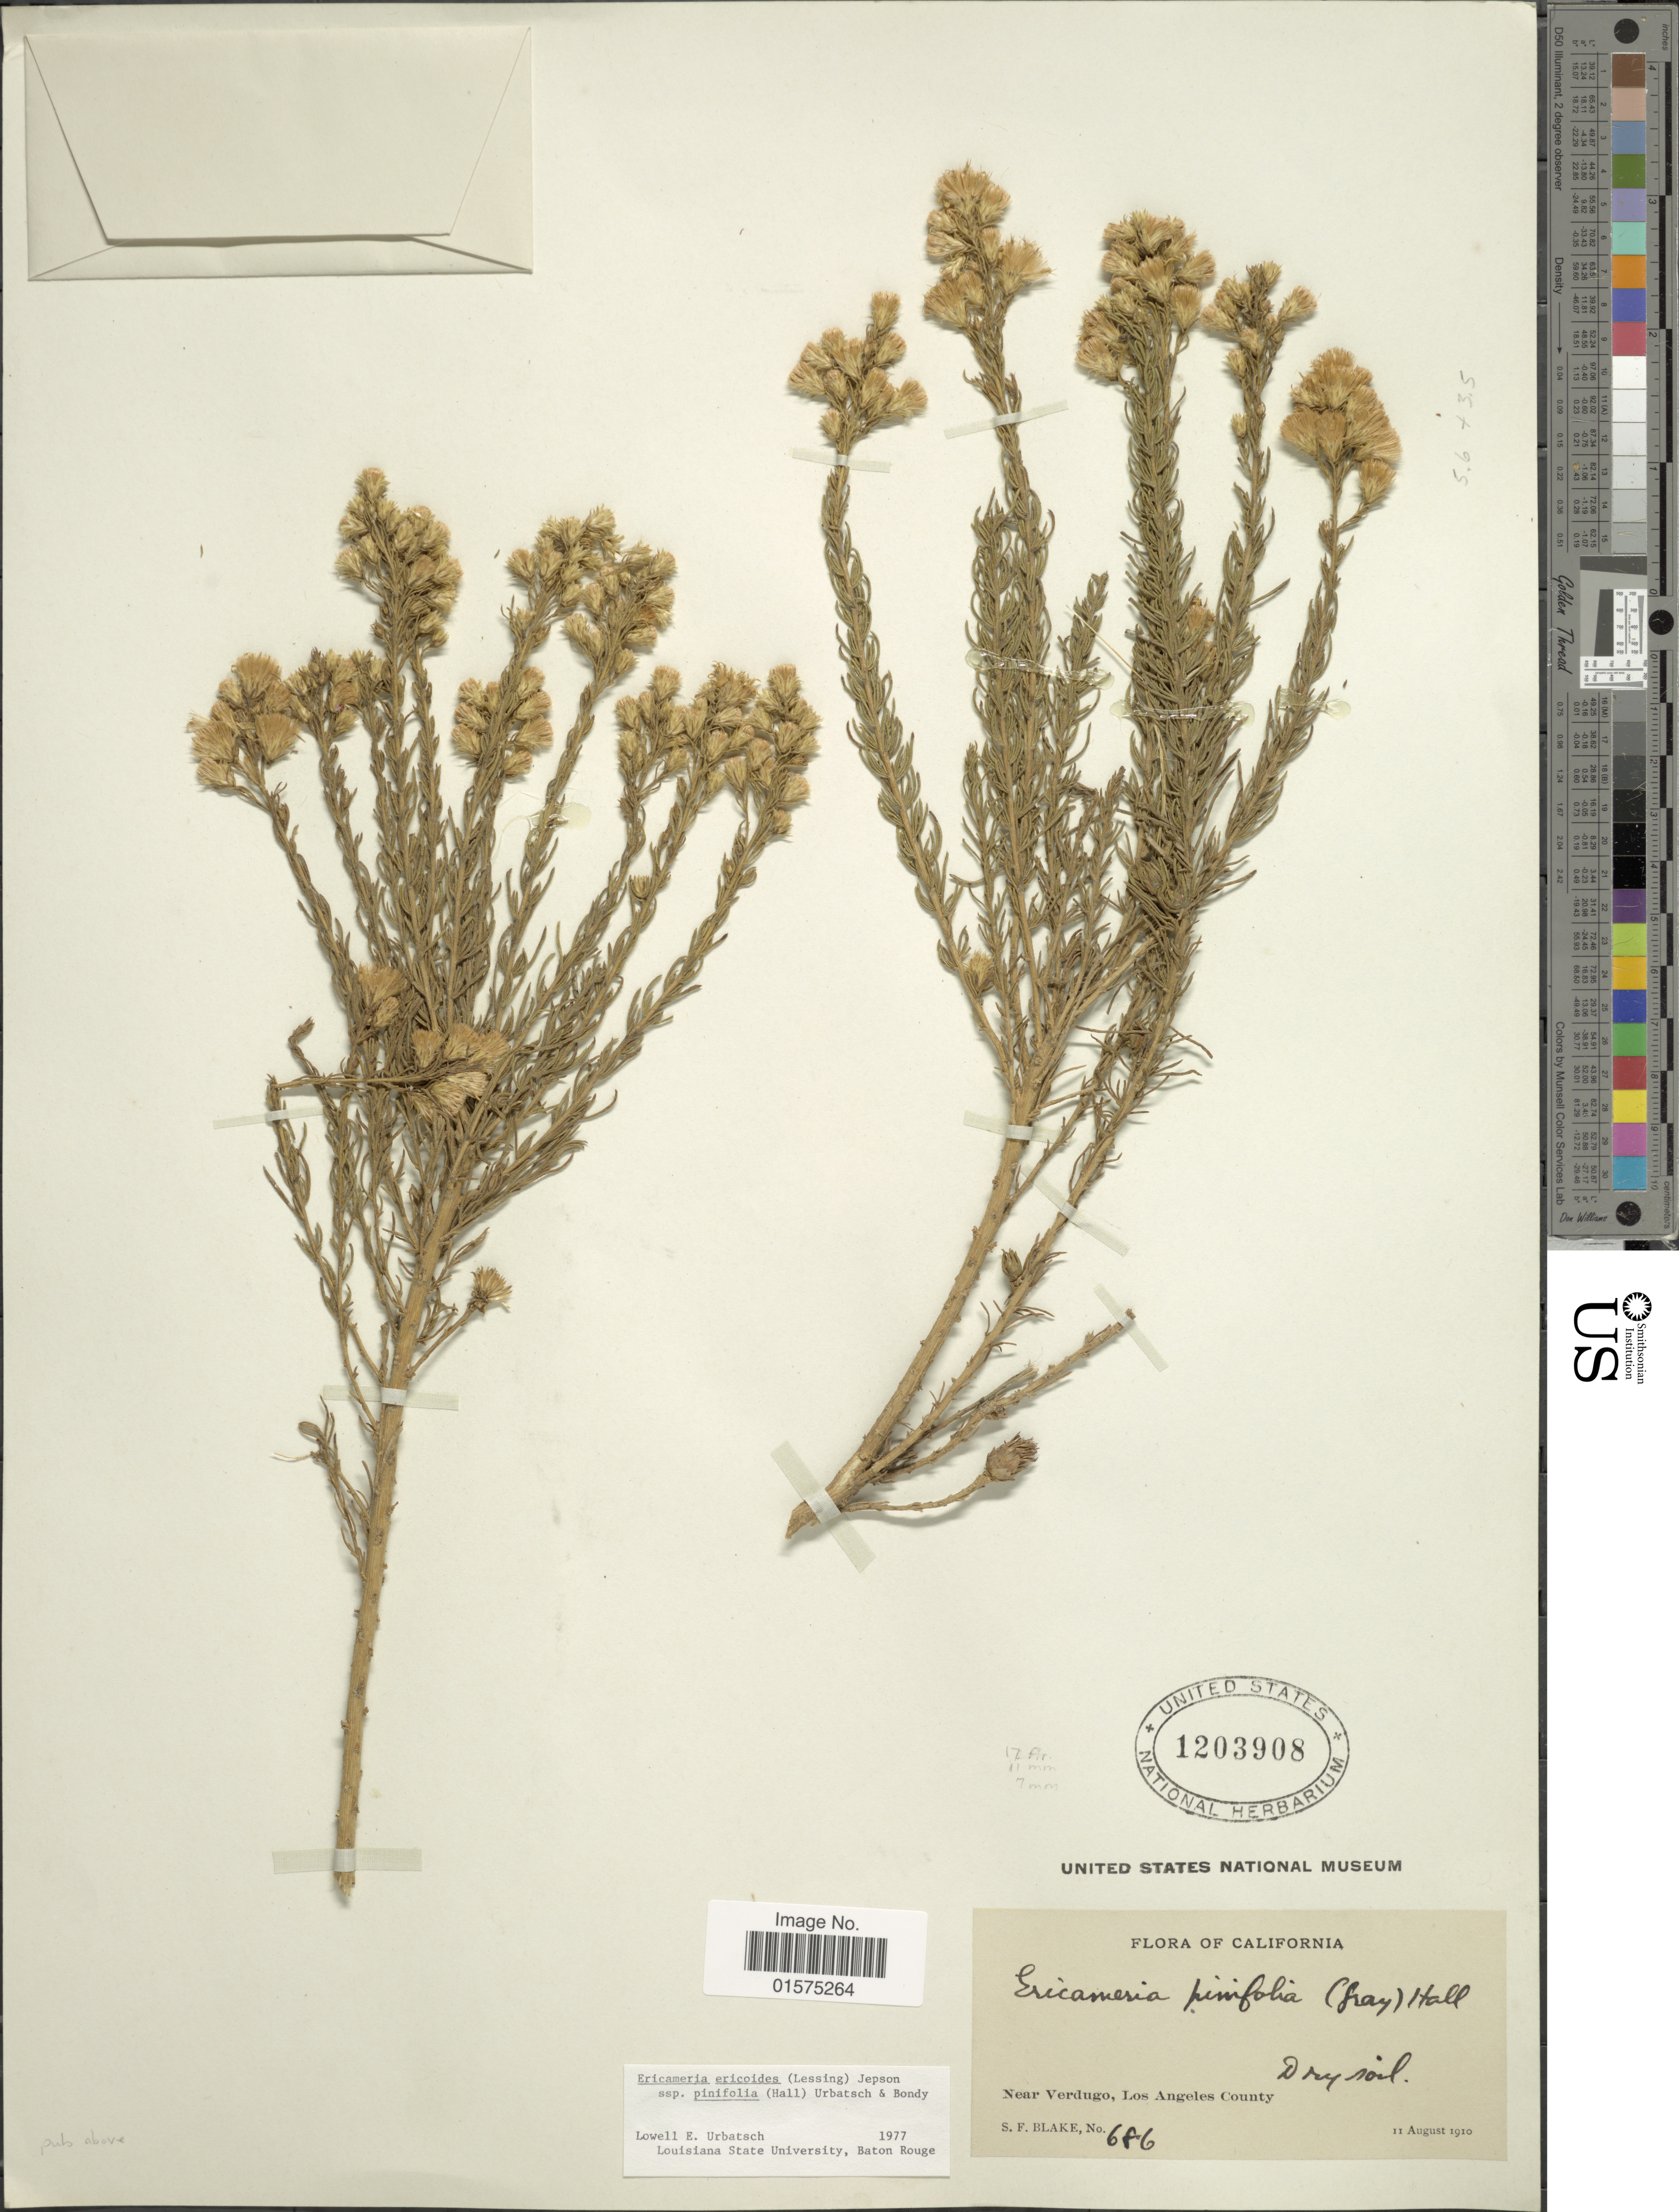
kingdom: Plantae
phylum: Tracheophyta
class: Magnoliopsida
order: Asterales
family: Asteraceae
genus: Ericameria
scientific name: Ericameria pinifolia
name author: (A. Gray) Hall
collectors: S. Blake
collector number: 686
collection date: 1910-08-11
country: United States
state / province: California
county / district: Los Angeles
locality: Near Verdugo, Los Angeles County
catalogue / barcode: US 1203908